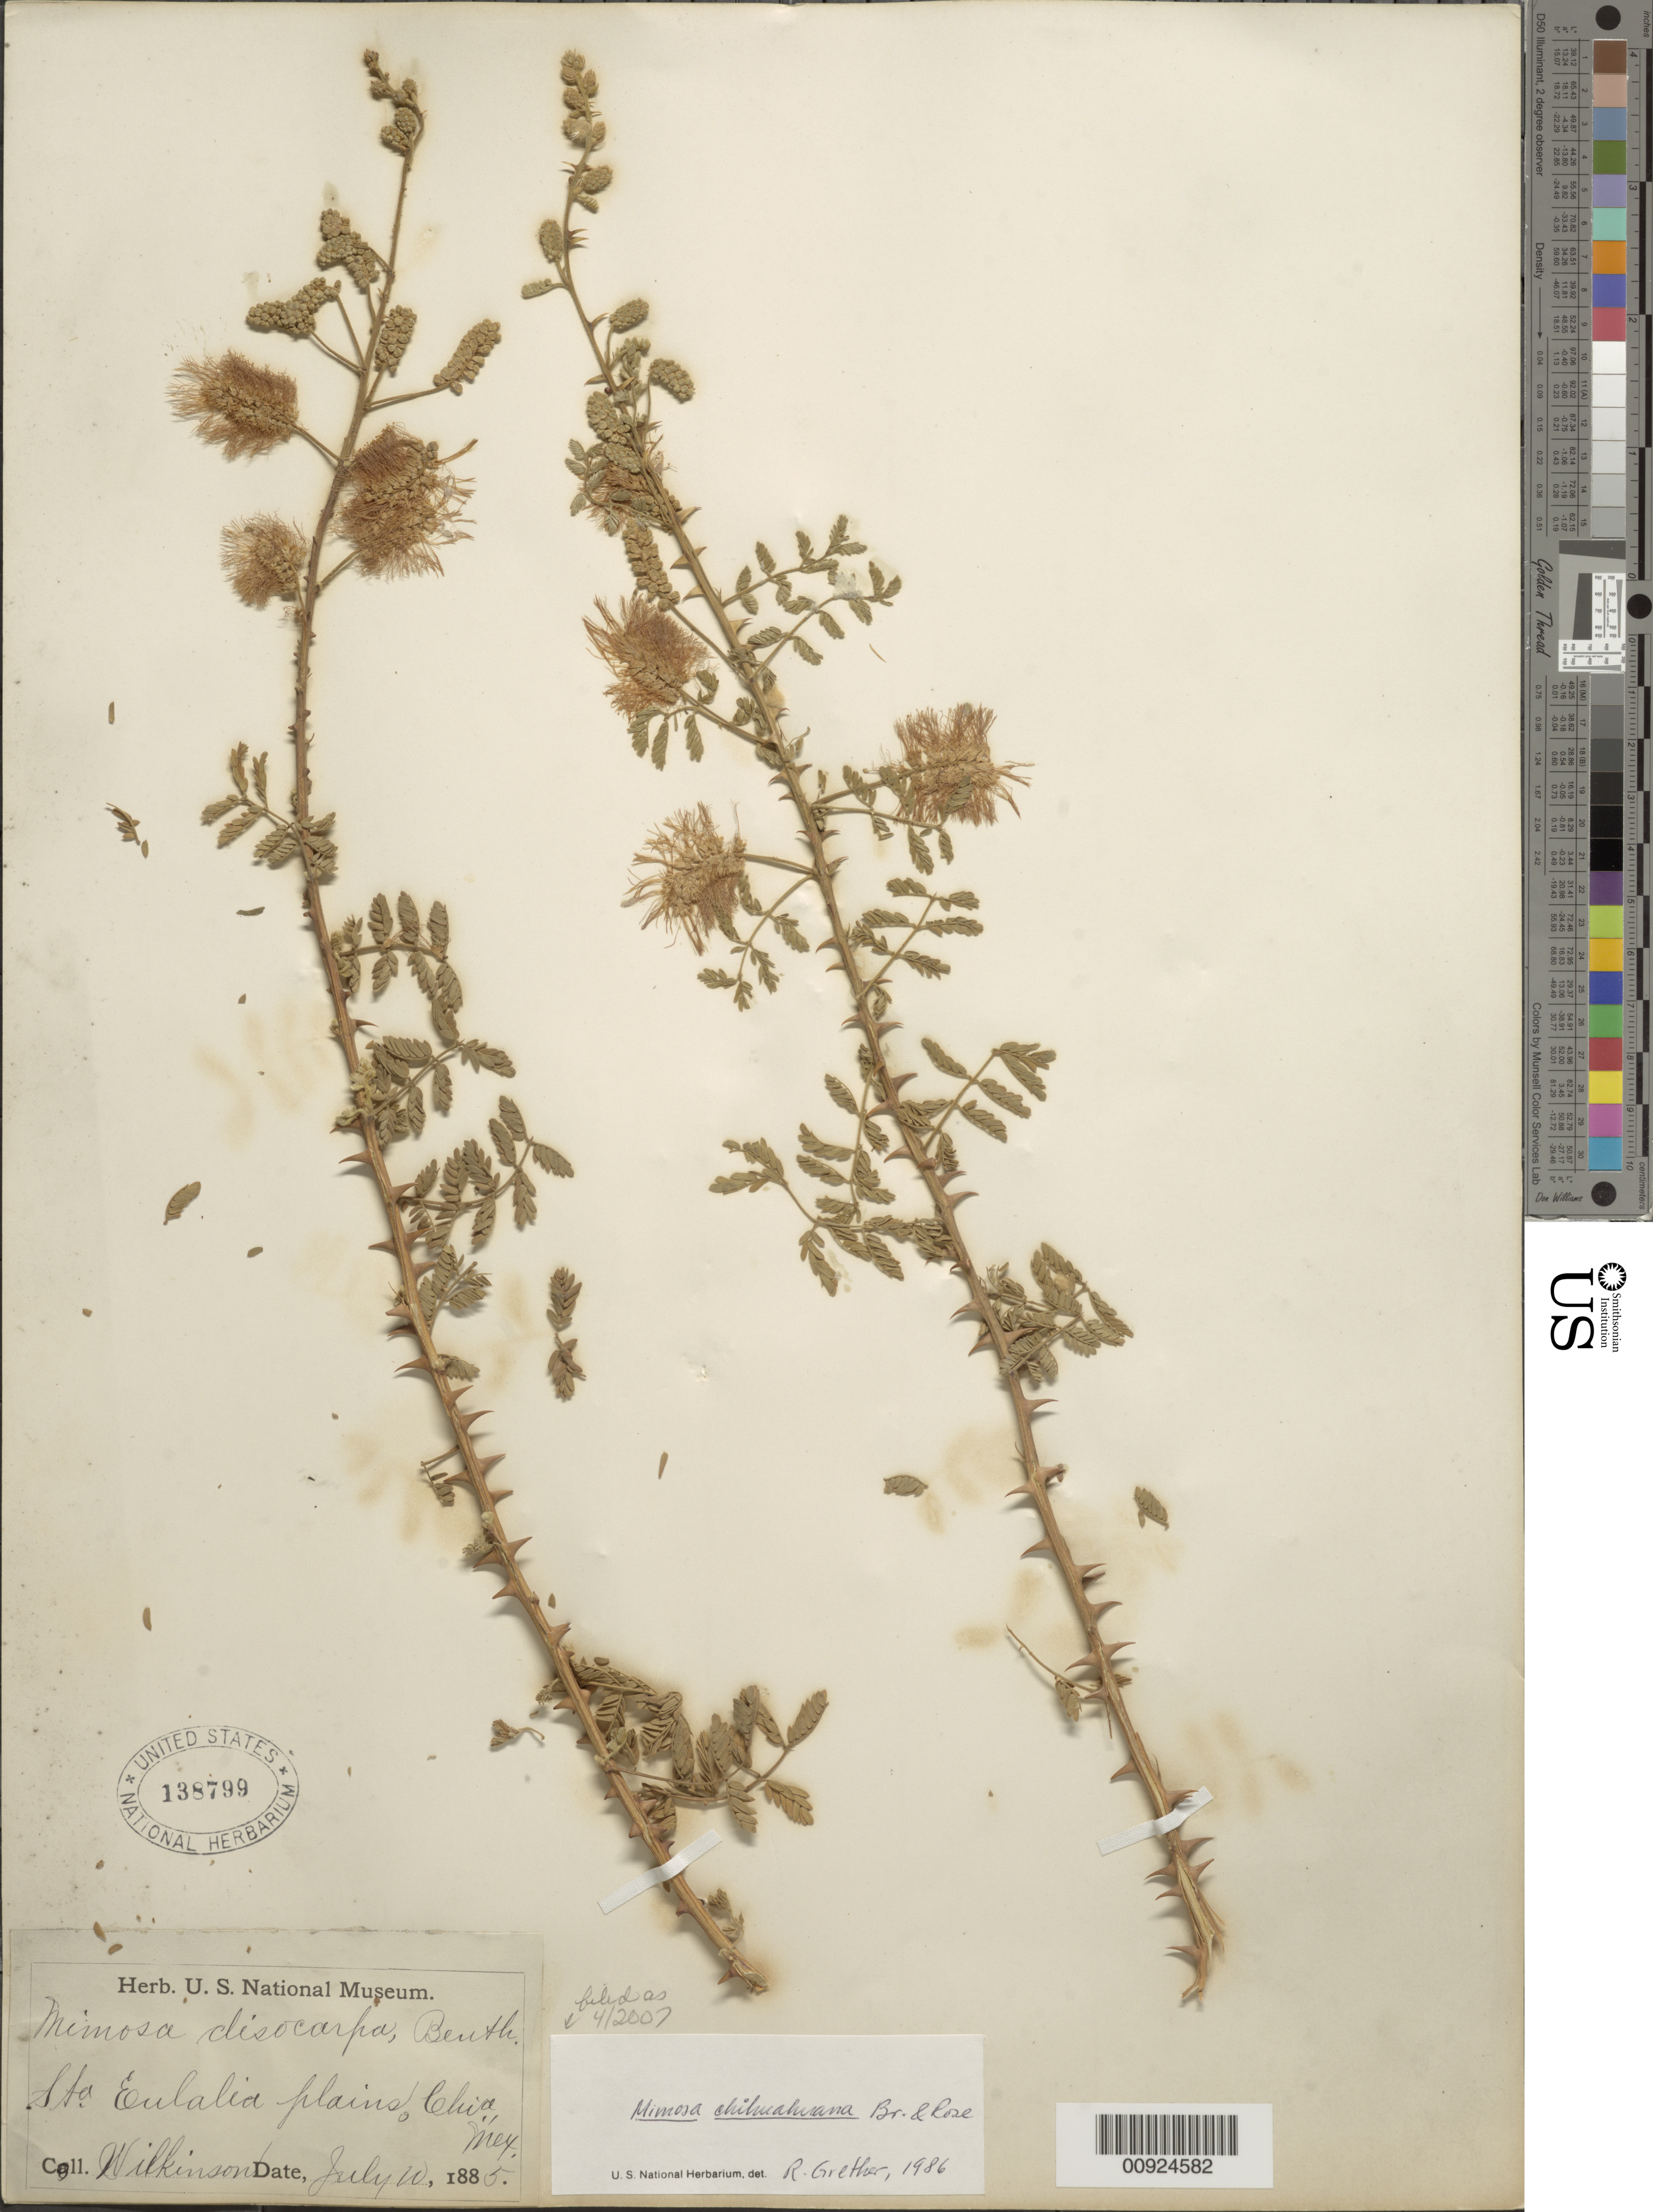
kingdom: Plantae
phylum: Tracheophyta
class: Magnoliopsida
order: Fabales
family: Fabaceae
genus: Mimosa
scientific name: Mimosa chihuahuana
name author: Britton & Rose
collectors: Wilkinson, --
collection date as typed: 10 Jul 1885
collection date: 1885-07-10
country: Mexico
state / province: Chihuahua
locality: Sta Eulalia plains, Chih.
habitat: Plains.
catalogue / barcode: US 138799